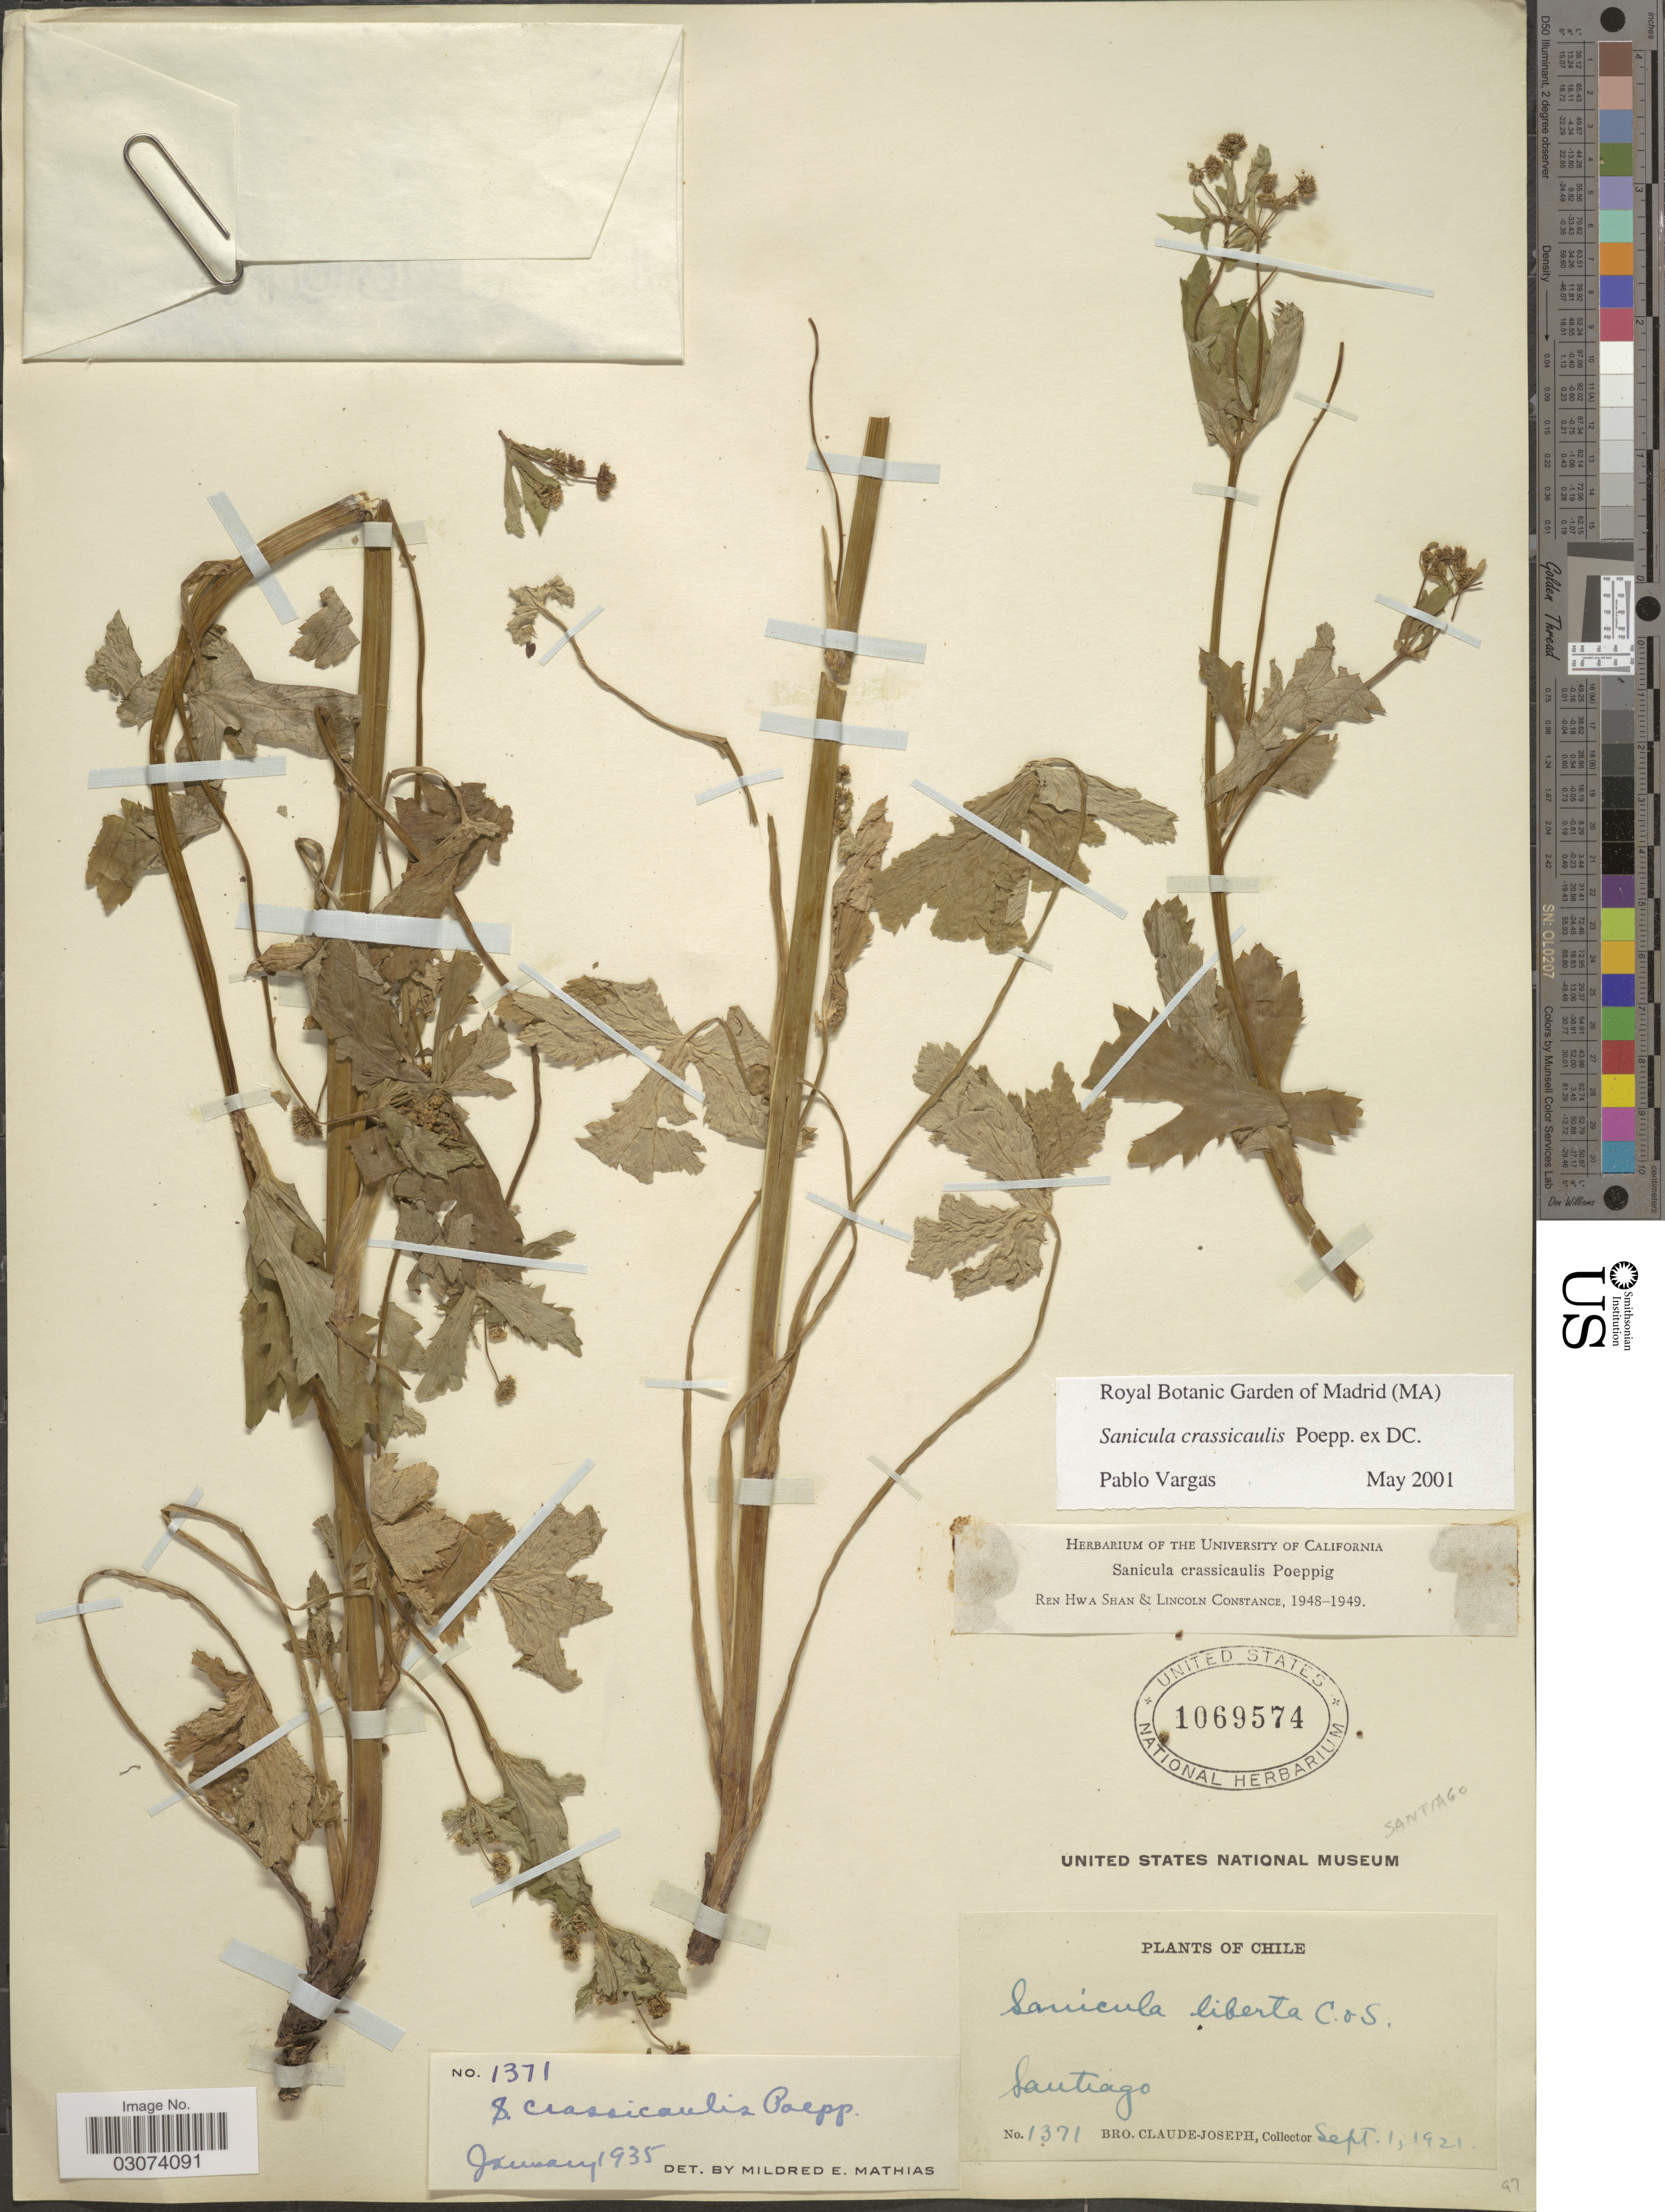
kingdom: Plantae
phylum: Tracheophyta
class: Magnoliopsida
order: Apiales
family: Apiaceae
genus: Sanicula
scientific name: Sanicula crassicaulis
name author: Poepp. ex DC.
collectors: Bro. Claude-Joseph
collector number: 1371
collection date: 1921-09-01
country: Chile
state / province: Región Metropolitana (RM)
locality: Santiago.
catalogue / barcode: US 1069574